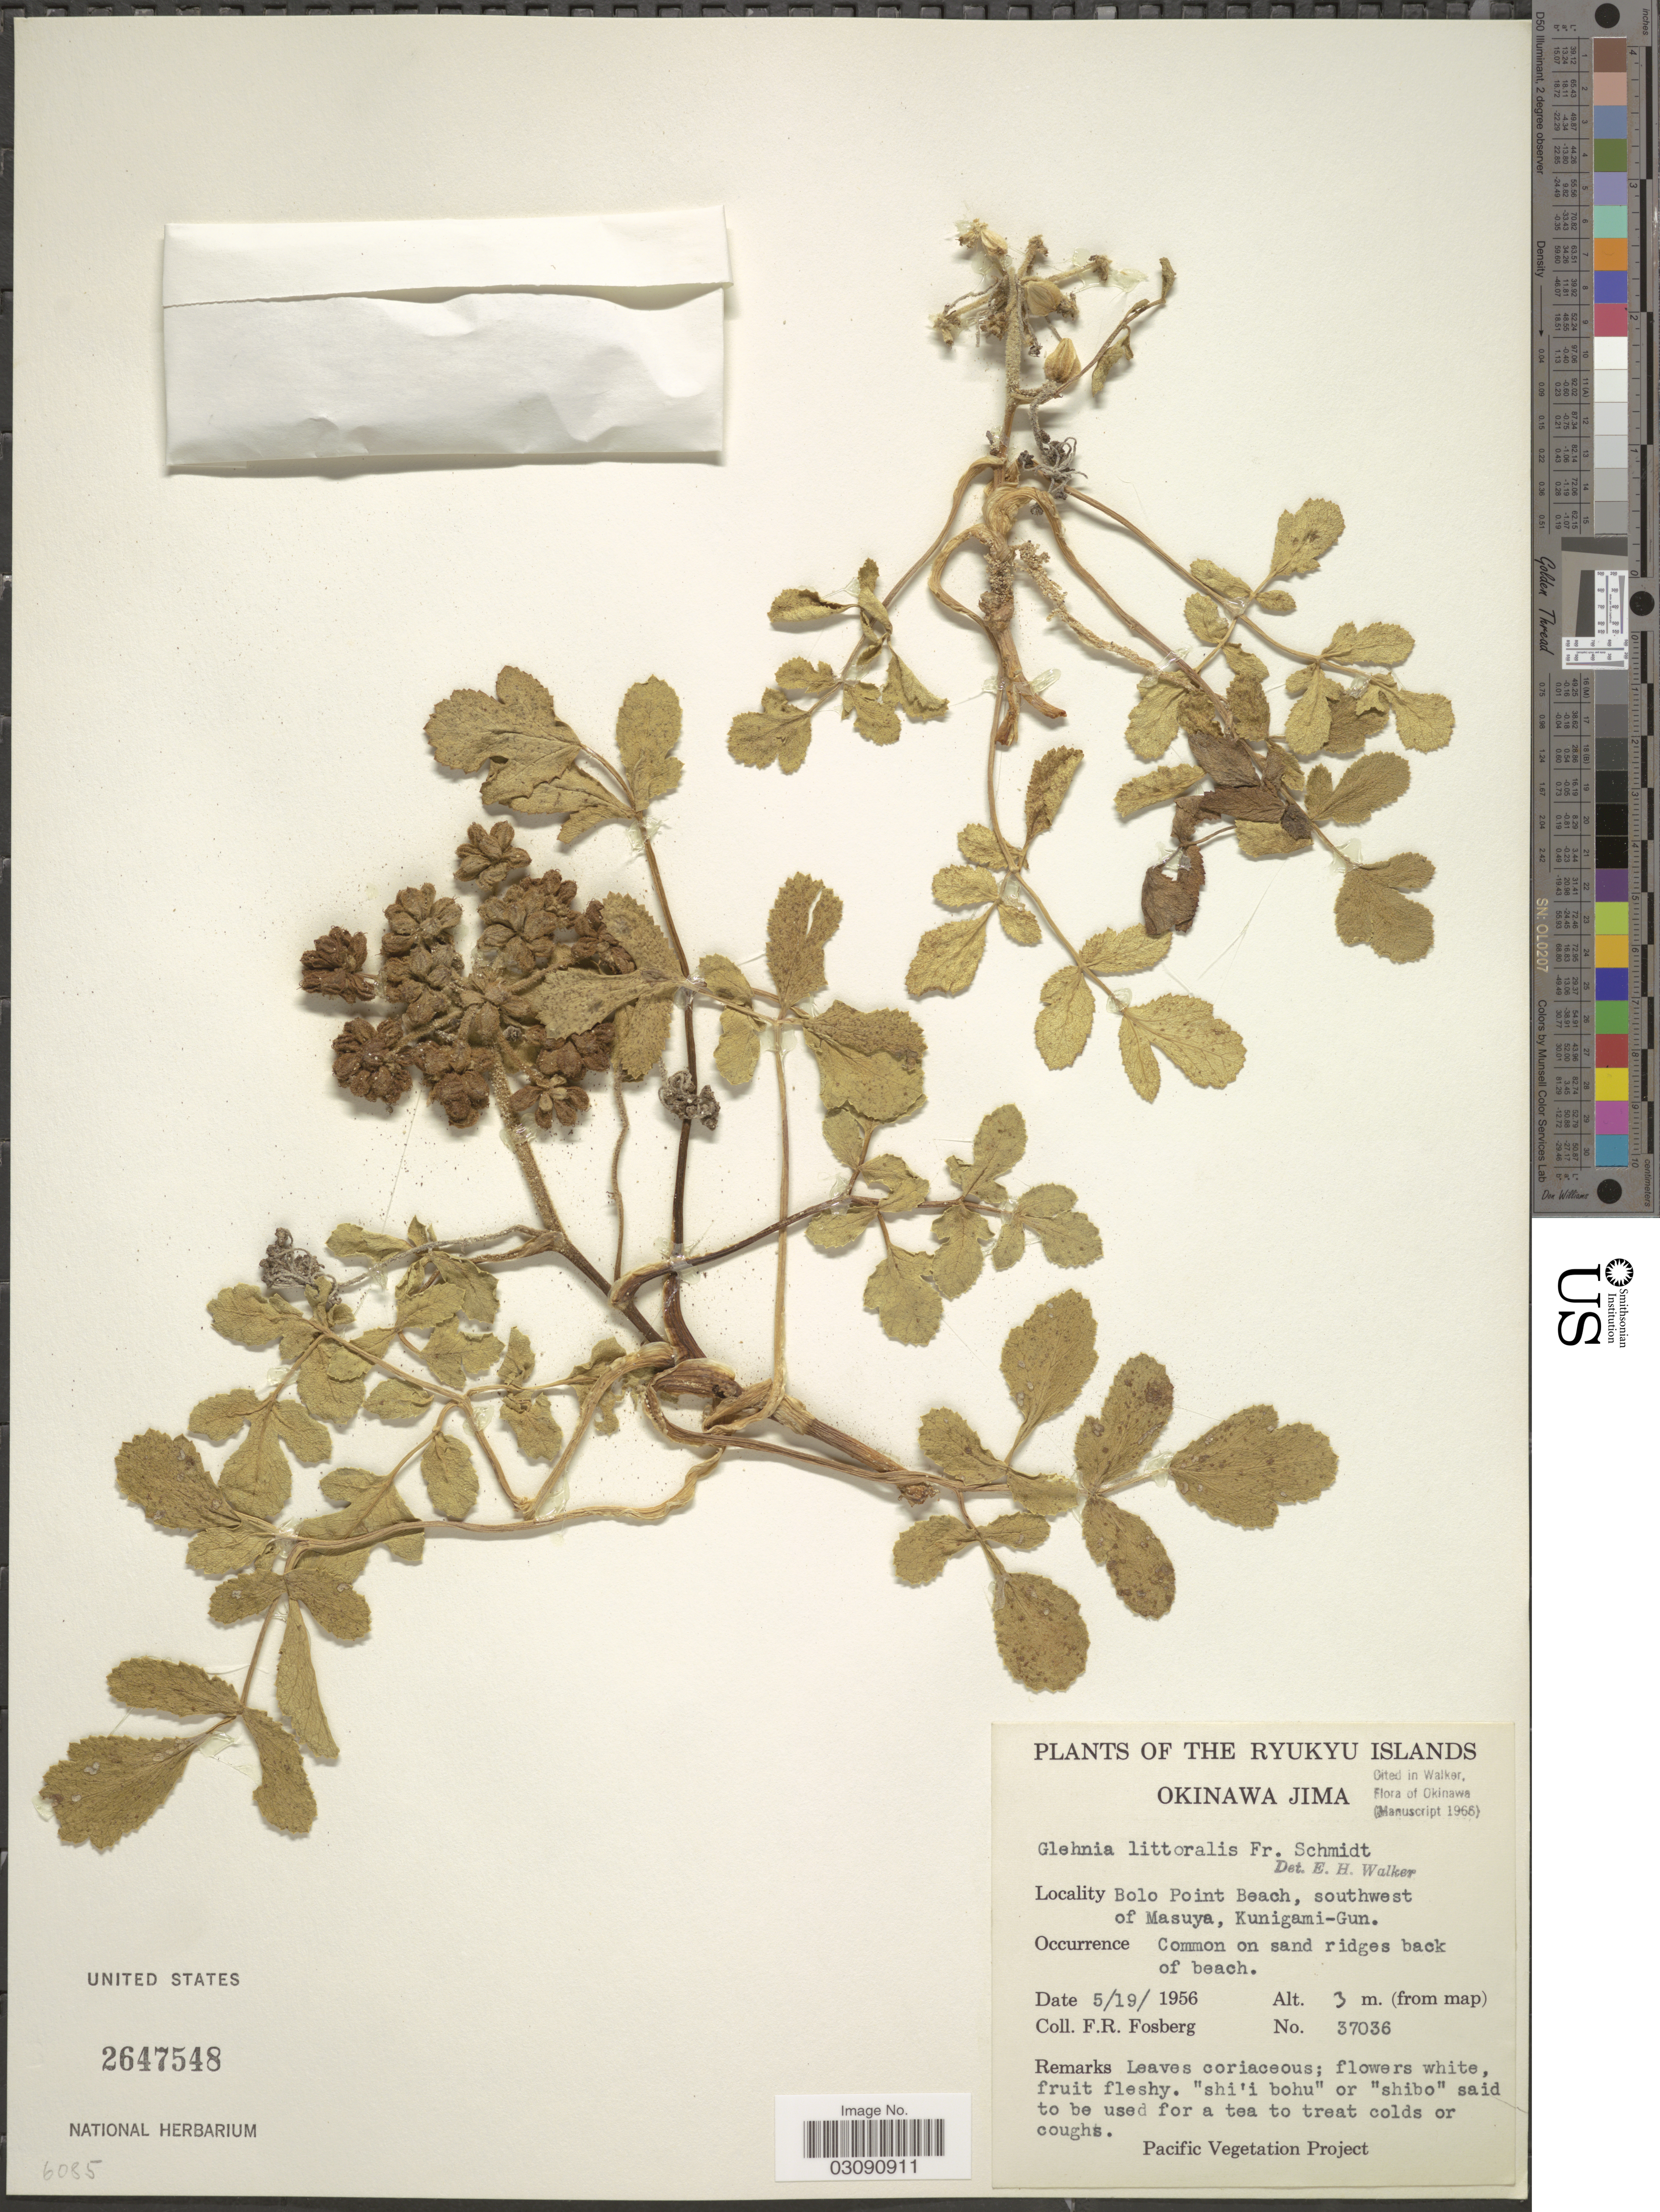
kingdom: Plantae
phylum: Tracheophyta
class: Magnoliopsida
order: Apiales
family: Apiaceae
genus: Glehnia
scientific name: Glehnia littoralis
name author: (J.G. Cooper) F. Schmidt ex Miq.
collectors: F. R. Fosberg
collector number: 37036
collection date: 1956-05-19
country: Japan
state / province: Okinawa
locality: The Ryukyu Islands, Okinawa Jima, Bolo Point Beach, southwest of Masuya, Kunigama-Gun.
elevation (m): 3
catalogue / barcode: US 2647548